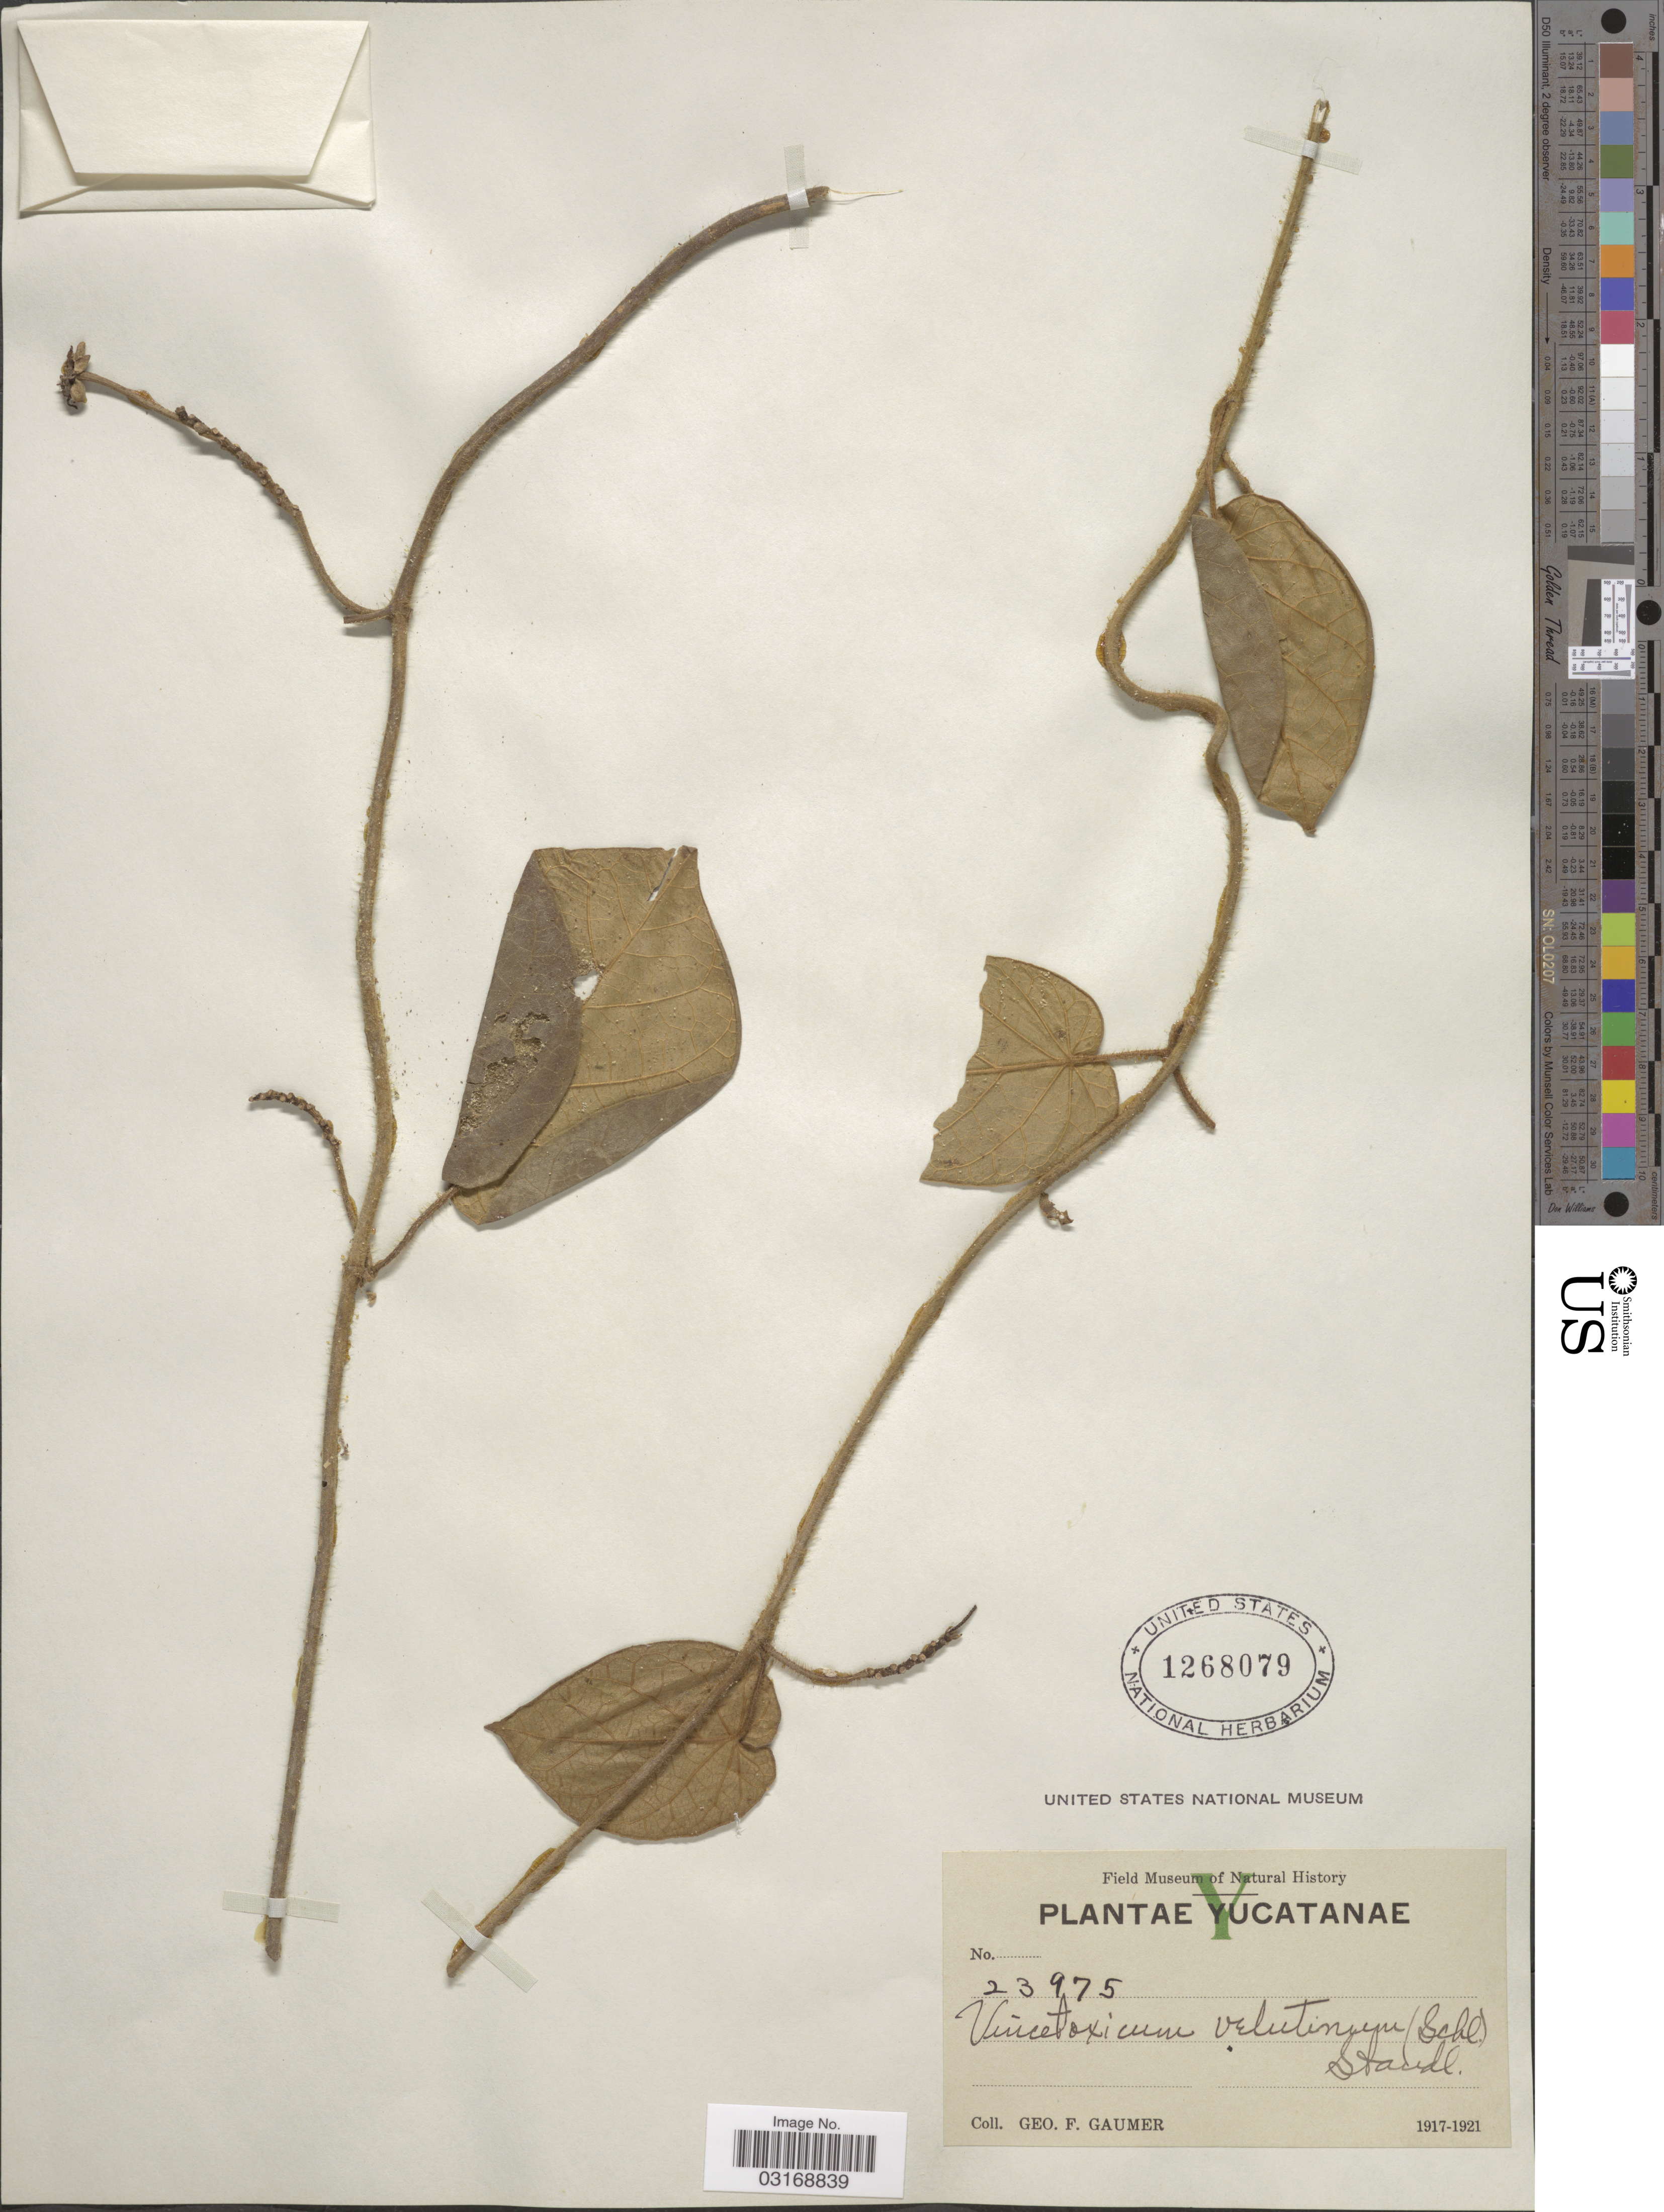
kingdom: Plantae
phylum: Tracheophyta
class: Magnoliopsida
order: Gentianales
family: Apocynaceae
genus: Matelea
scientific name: Matelea velutina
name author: (Schltdl.) Woodson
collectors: G. F. Gaumer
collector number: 23975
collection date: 1917/1921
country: Mexico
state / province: Yucatán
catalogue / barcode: US 1268079